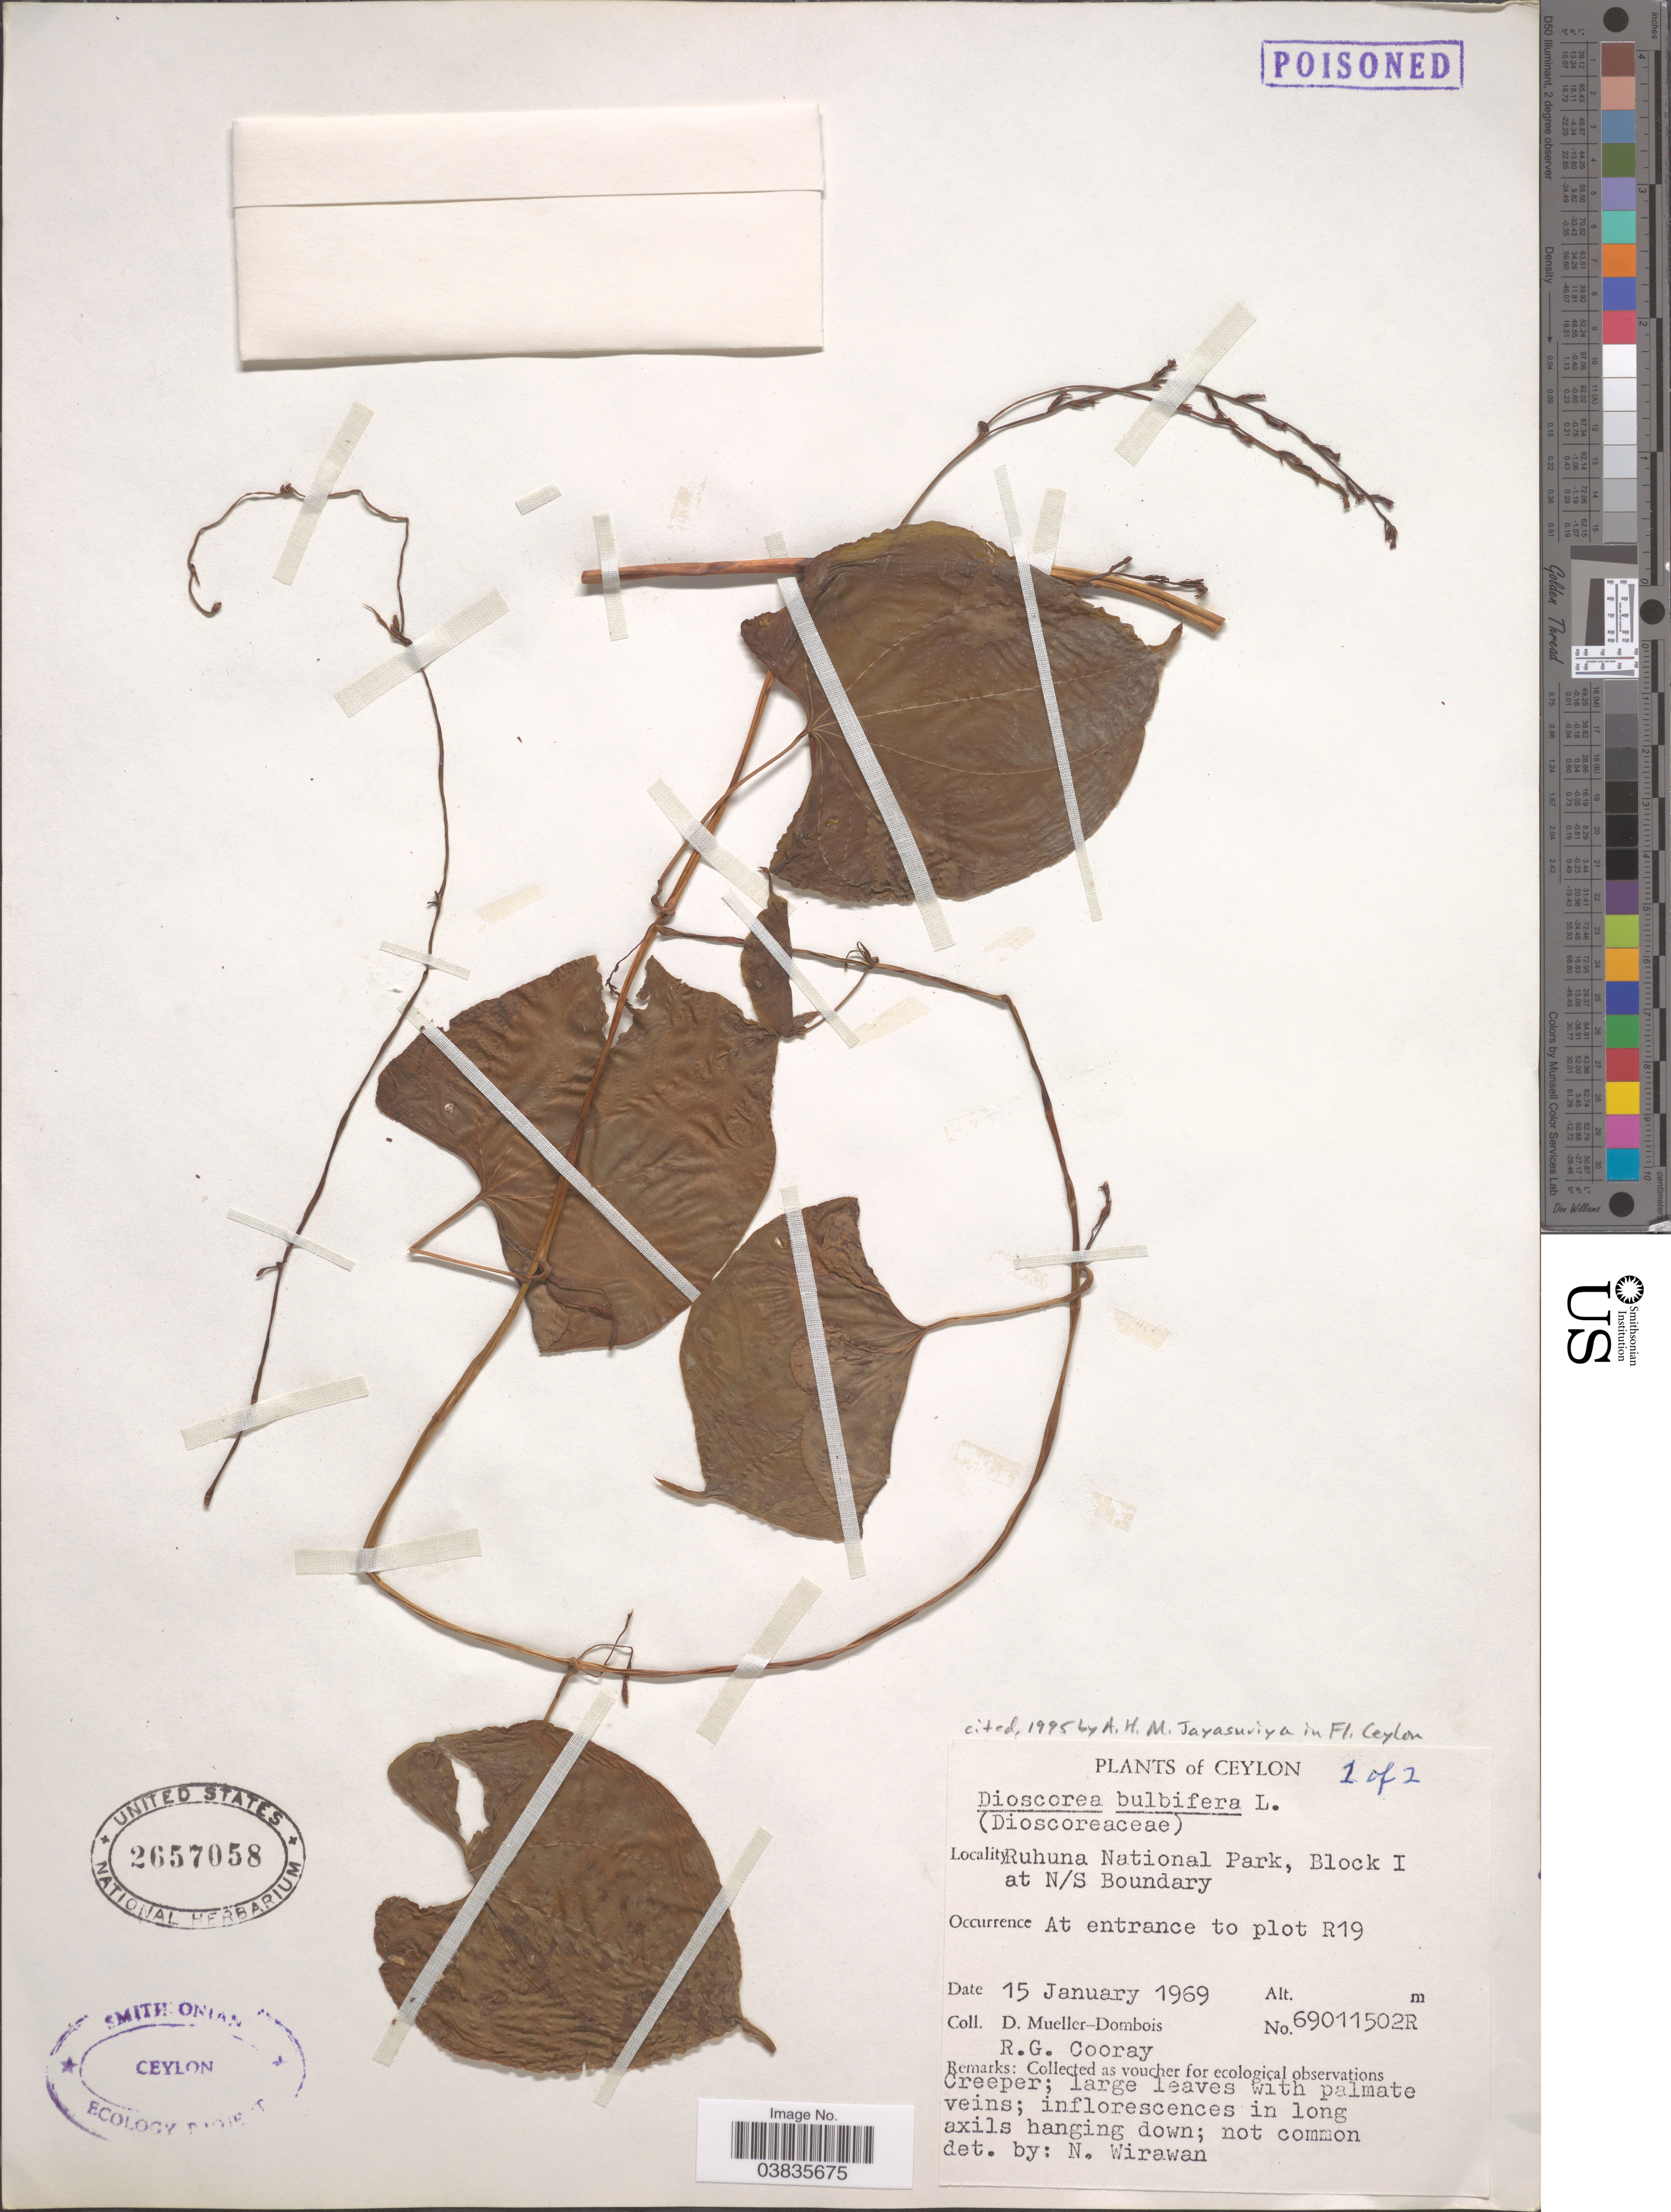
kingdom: Plantae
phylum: Tracheophyta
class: Liliopsida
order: Dioscoreales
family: Dioscoreaceae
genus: Dioscorea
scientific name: Dioscorea bulbifera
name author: L.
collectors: D. Mueller-Dombois & R. Cooray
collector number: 69011502R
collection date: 1969-01-15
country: Sri Lanka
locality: Ceylon. Ruhuna National Park, Block I at N/S Boundary. At entrance to plot R19.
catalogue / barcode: US 2657058